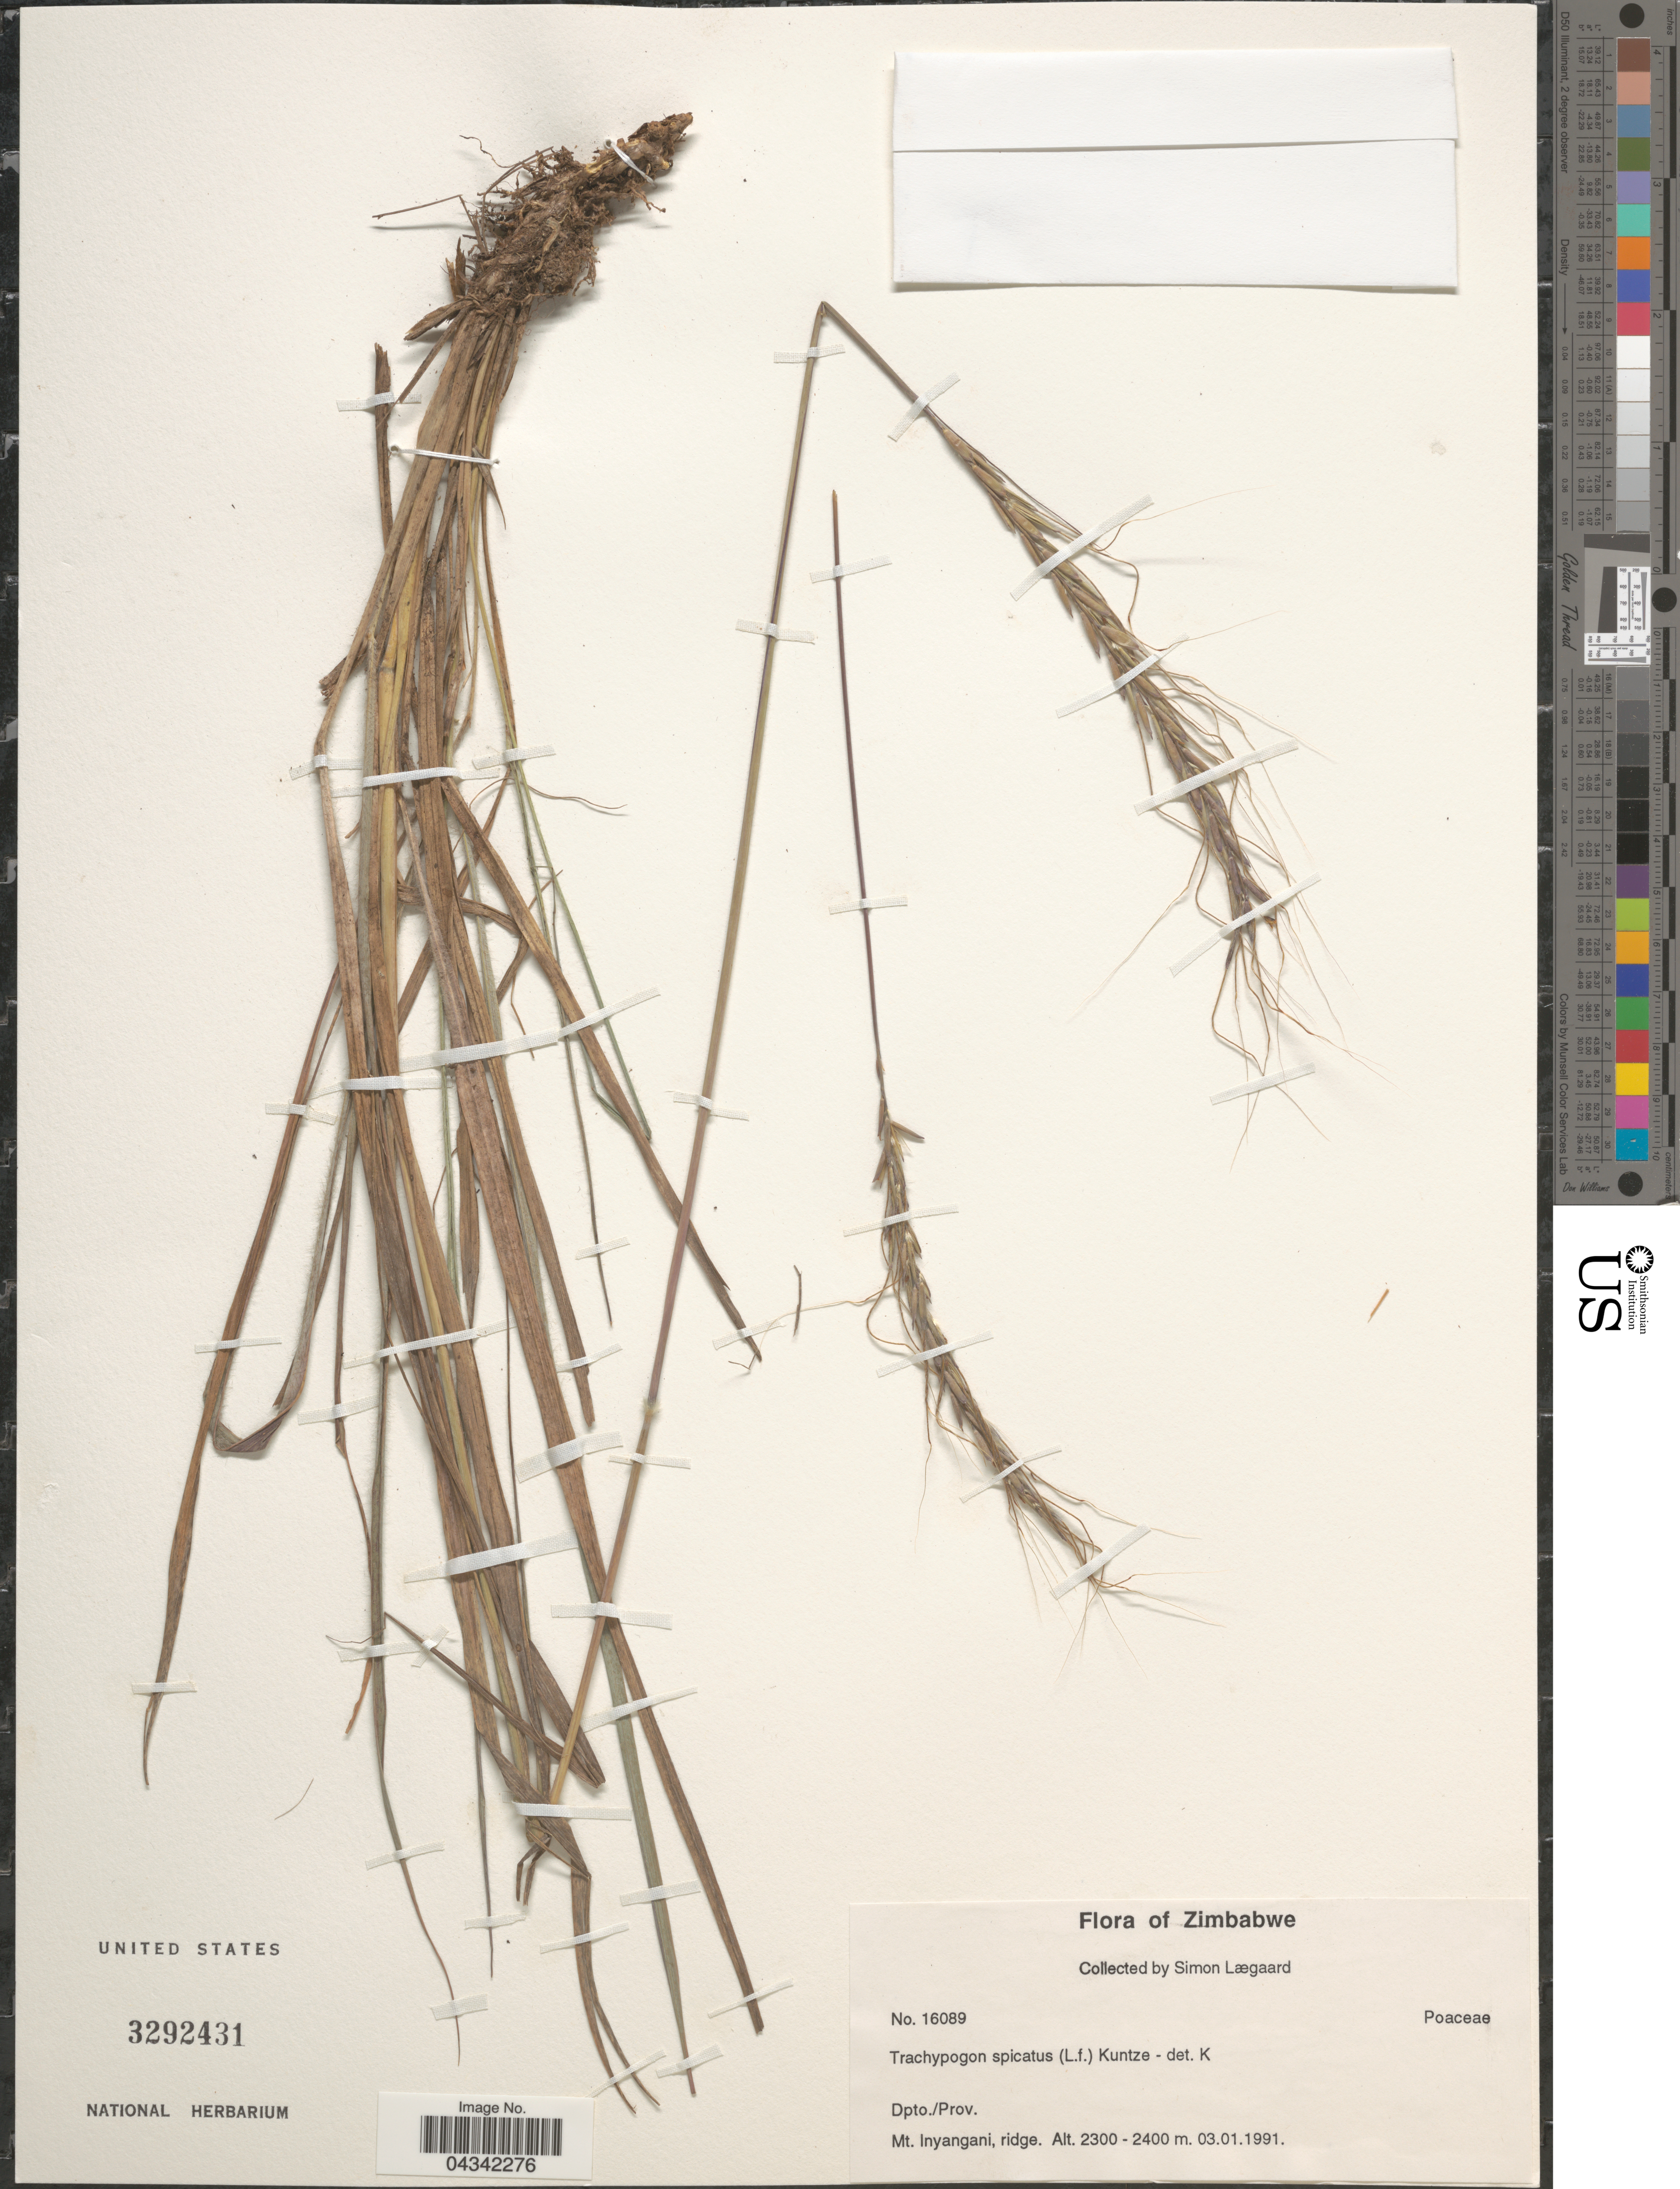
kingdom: Plantae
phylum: Tracheophyta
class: Liliopsida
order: Poales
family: Poaceae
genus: Trachypogon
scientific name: Trachypogon spicatus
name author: (L. f.) Kuntze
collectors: S. Lægaard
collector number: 16089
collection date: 1991-01-03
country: Zimbabwe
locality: Dpto./Prov. Mt. Inyangani, ridge.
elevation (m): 2300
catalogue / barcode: US 3292431